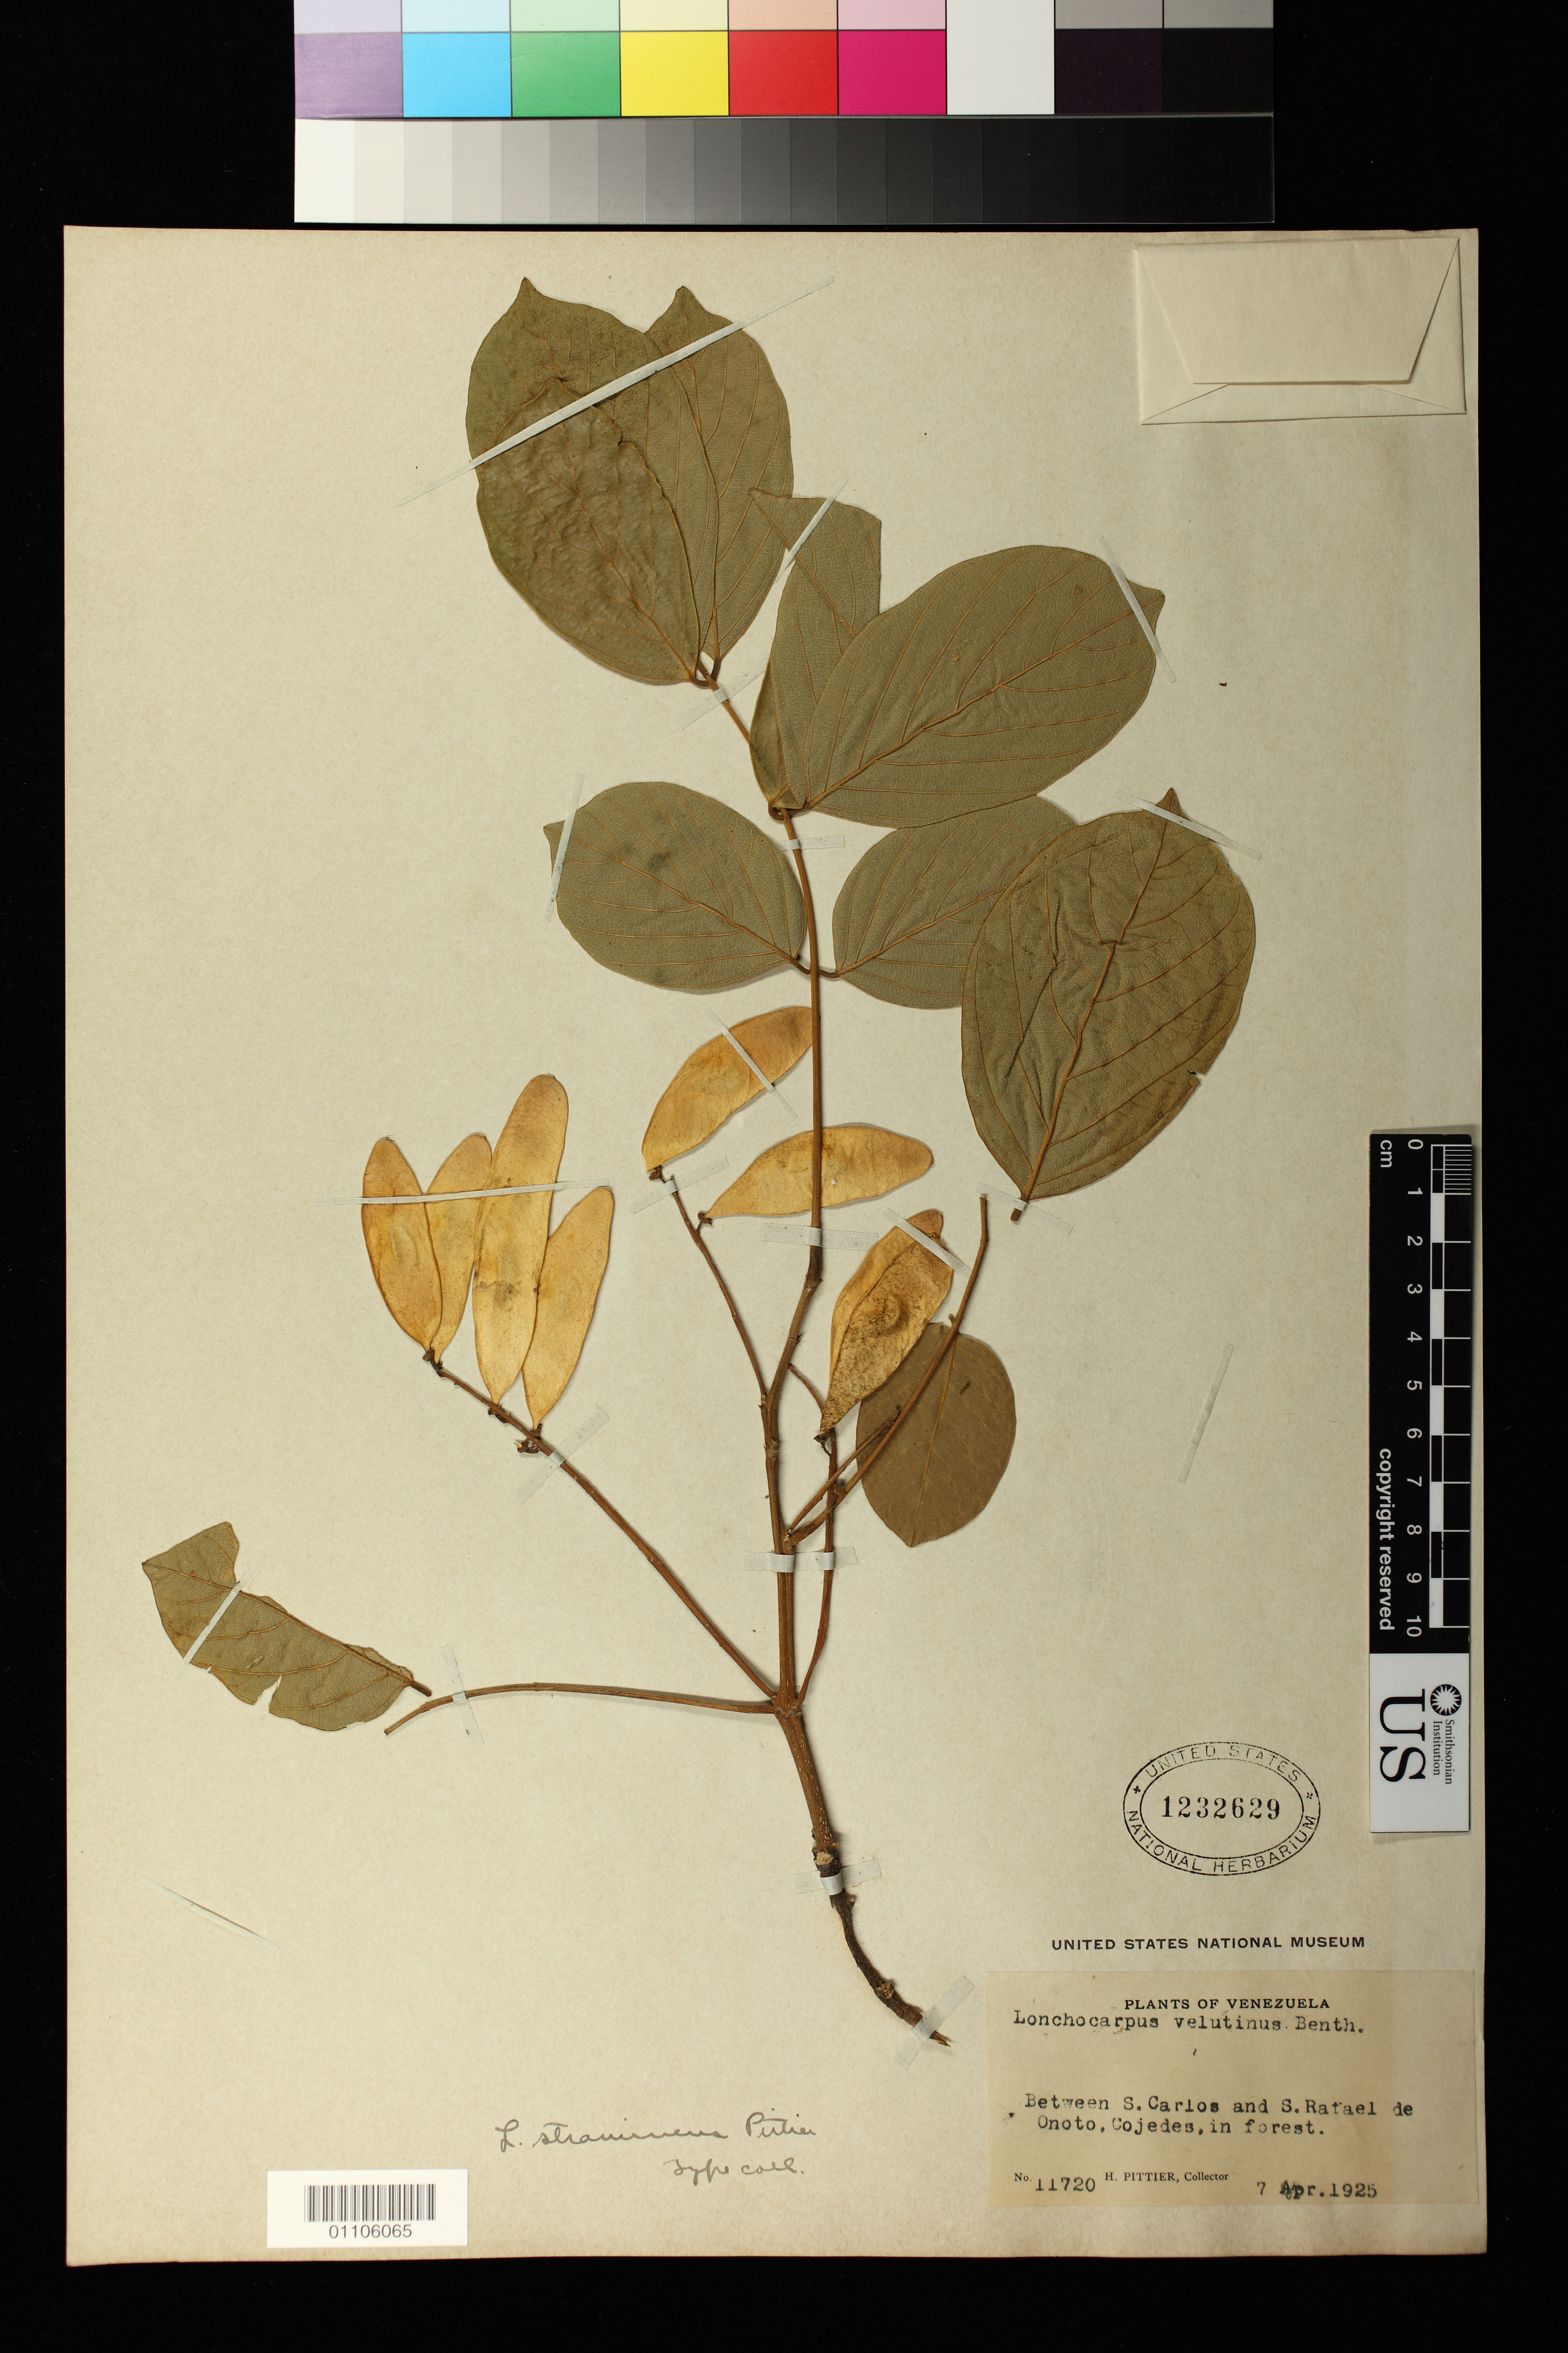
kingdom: Plantae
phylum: Tracheophyta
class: Magnoliopsida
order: Fabales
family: Fabaceae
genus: Lonchocarpus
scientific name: Lonchocarpus stramineus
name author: Pittier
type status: Isotype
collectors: H. F. Pittier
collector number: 11720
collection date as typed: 07 Apr 1925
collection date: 1925-04-07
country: Venezuela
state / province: Cojedes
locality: Between S. Carlos and S. Rafael de Onoto, Cojedes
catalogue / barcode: US 1232629